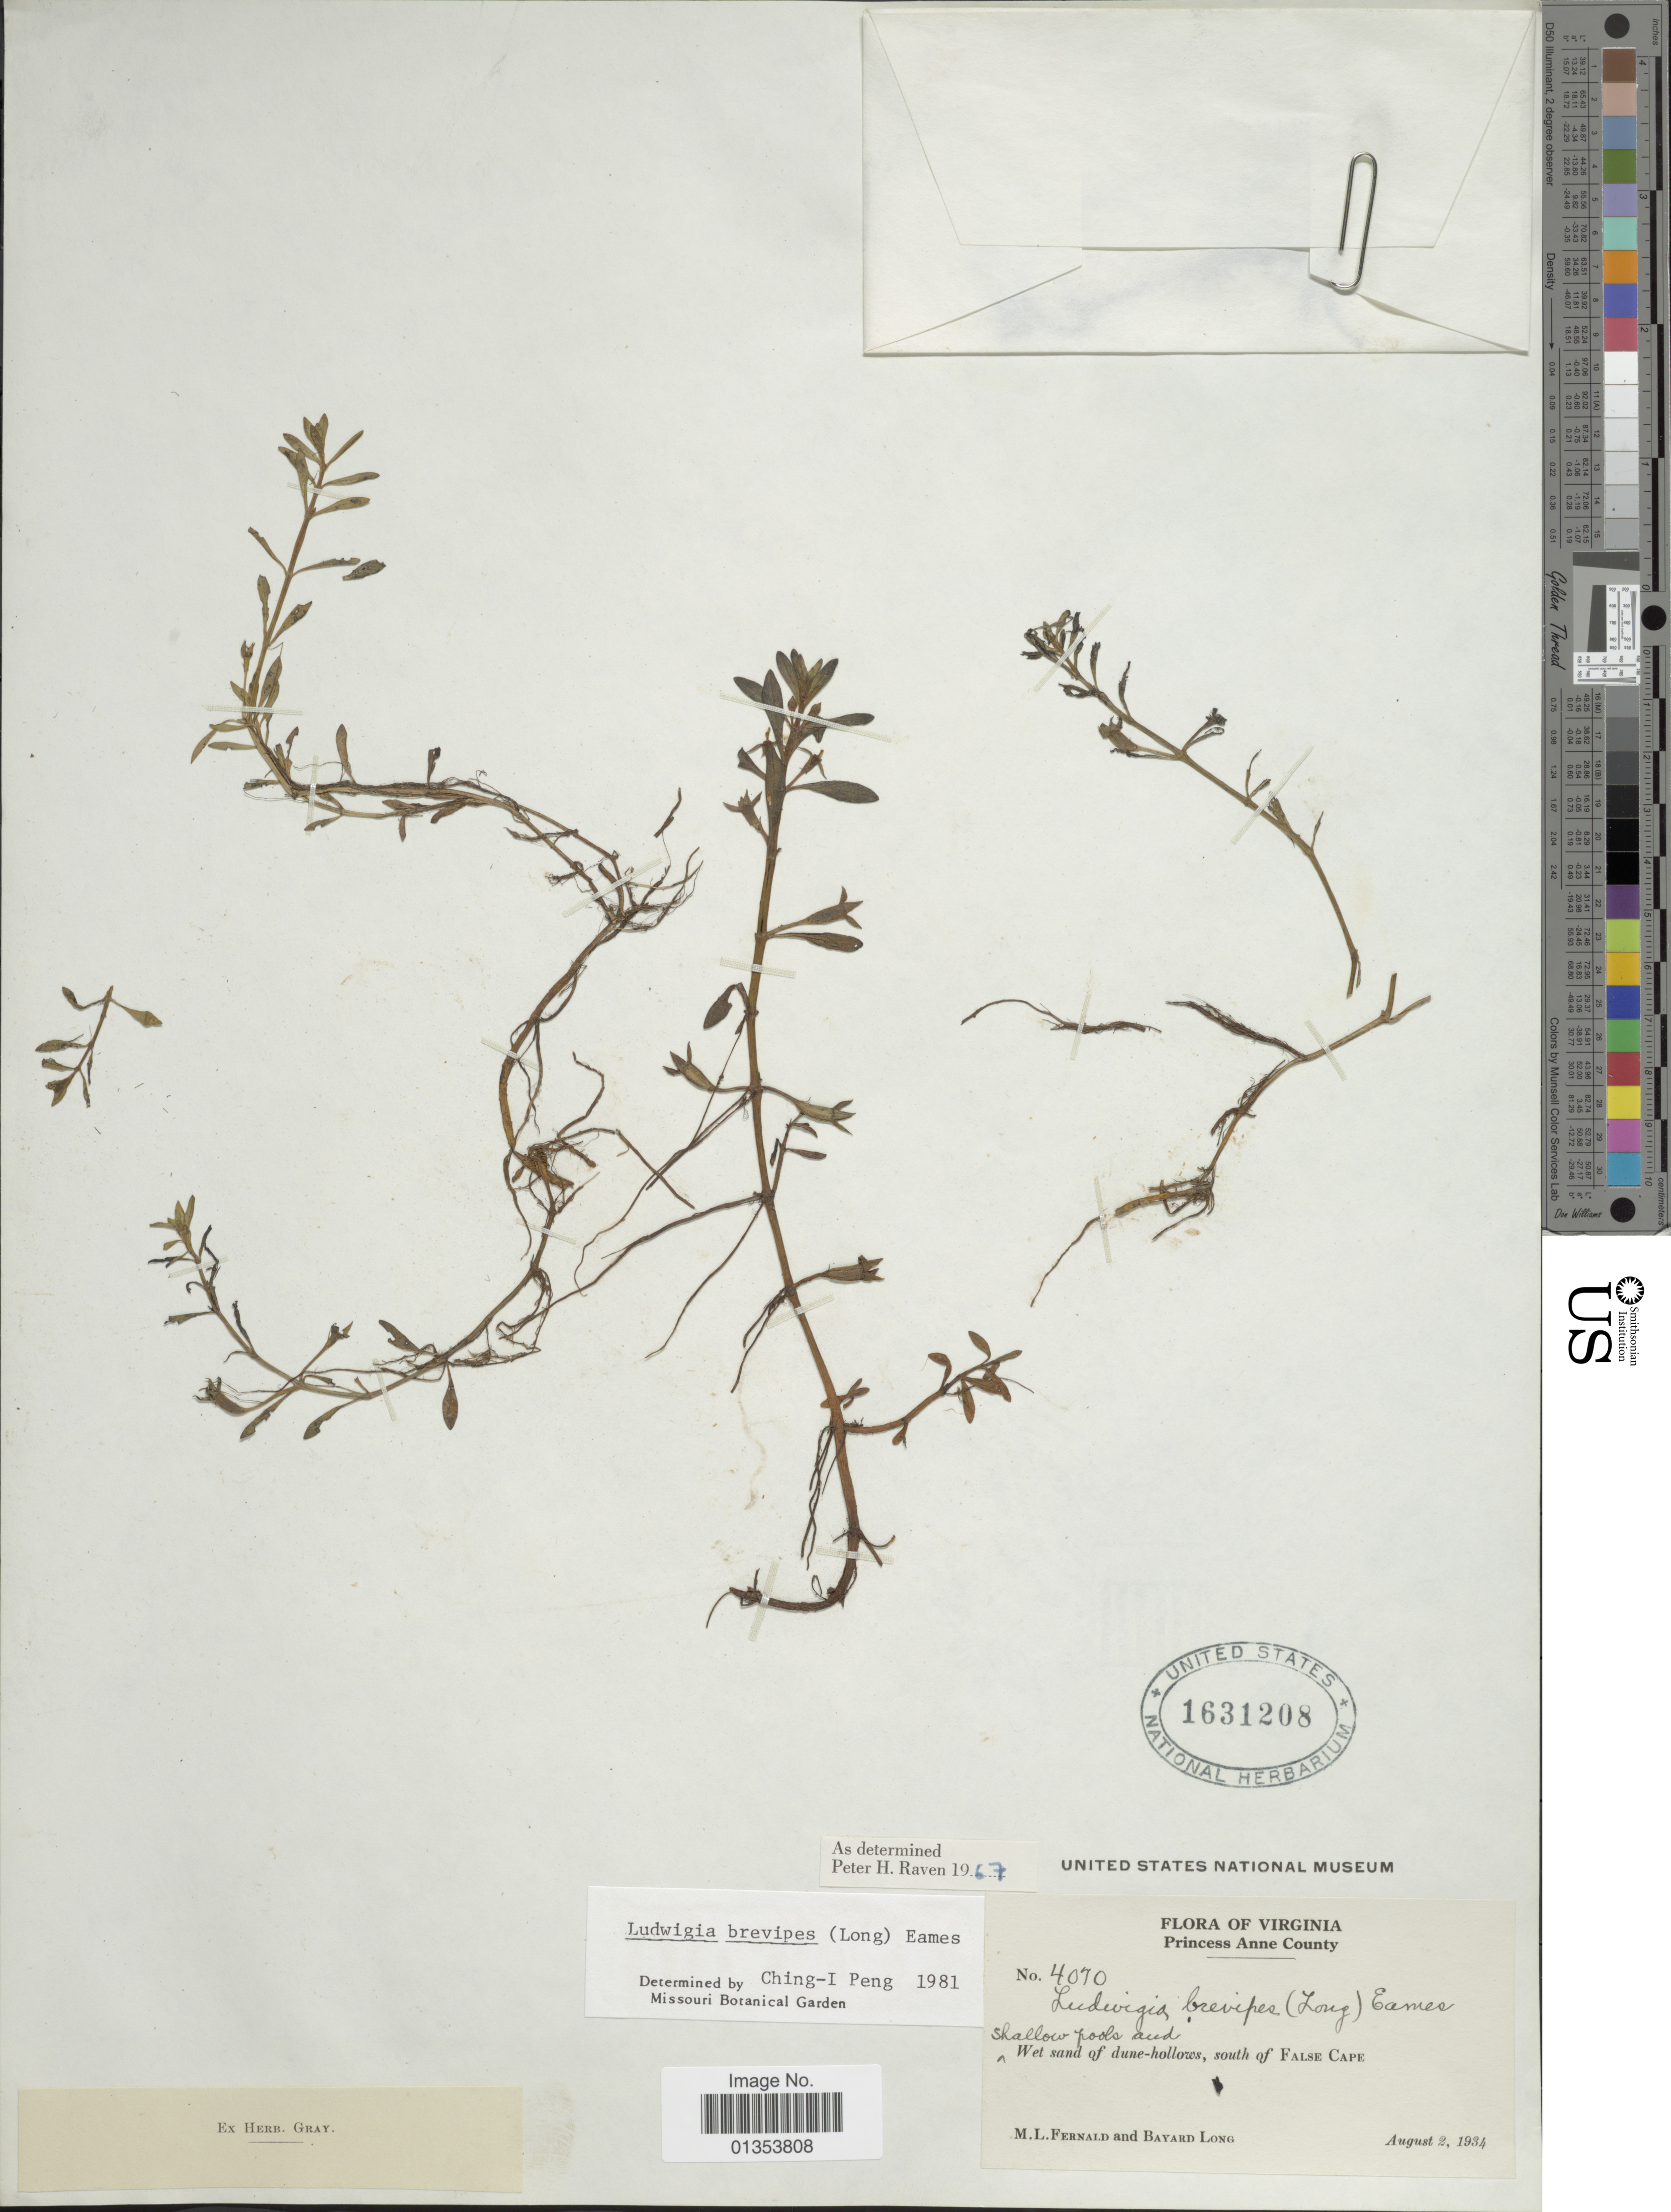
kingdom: Plantae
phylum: Tracheophyta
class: Magnoliopsida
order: Myrtales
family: Onagraceae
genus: Ludwigia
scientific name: Ludwigia brevipes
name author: (Long) Eames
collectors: M. L. Fernald & B. Long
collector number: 4070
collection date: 1934-08-02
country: United States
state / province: Virginia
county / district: City of Virginia Beach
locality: Princess Anne County, S of False Cape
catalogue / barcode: US 1631208